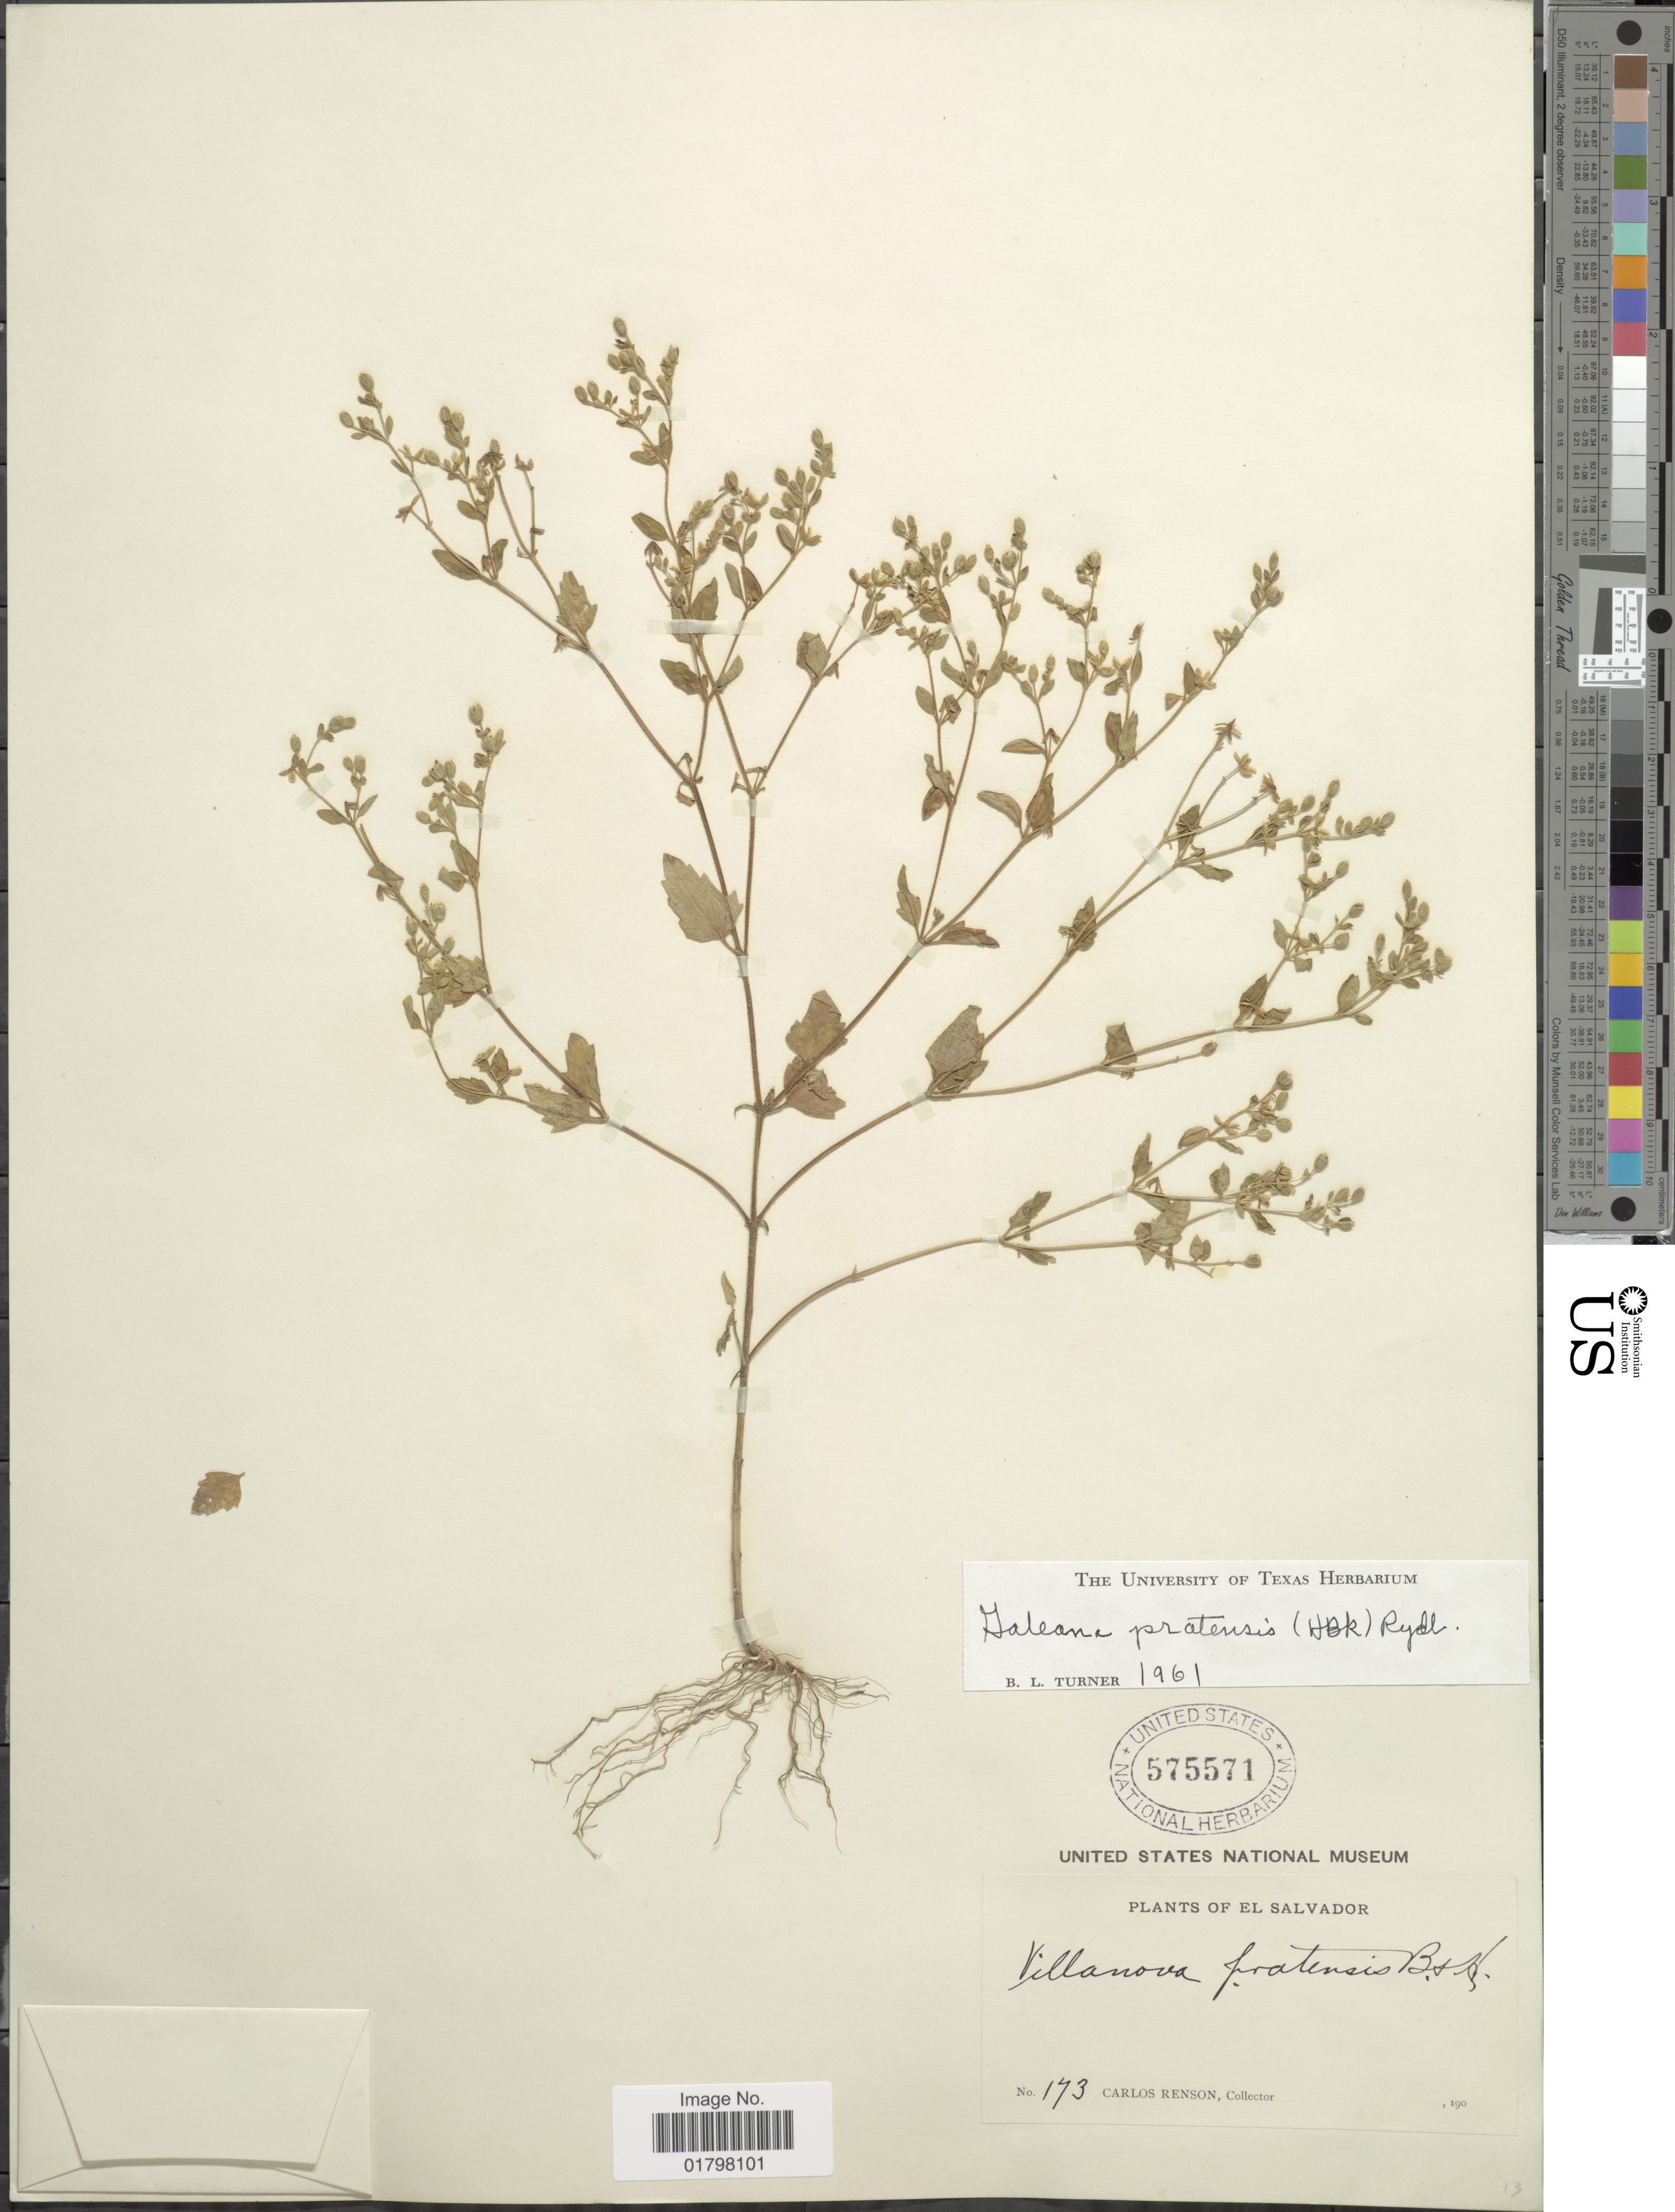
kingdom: Plantae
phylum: Tracheophyta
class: Magnoliopsida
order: Asterales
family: Asteraceae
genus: Galeana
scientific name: Galeana pratensis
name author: (Kunth) Rydb.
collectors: C. Renson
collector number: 173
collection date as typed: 190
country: El Salvador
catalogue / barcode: US 575571